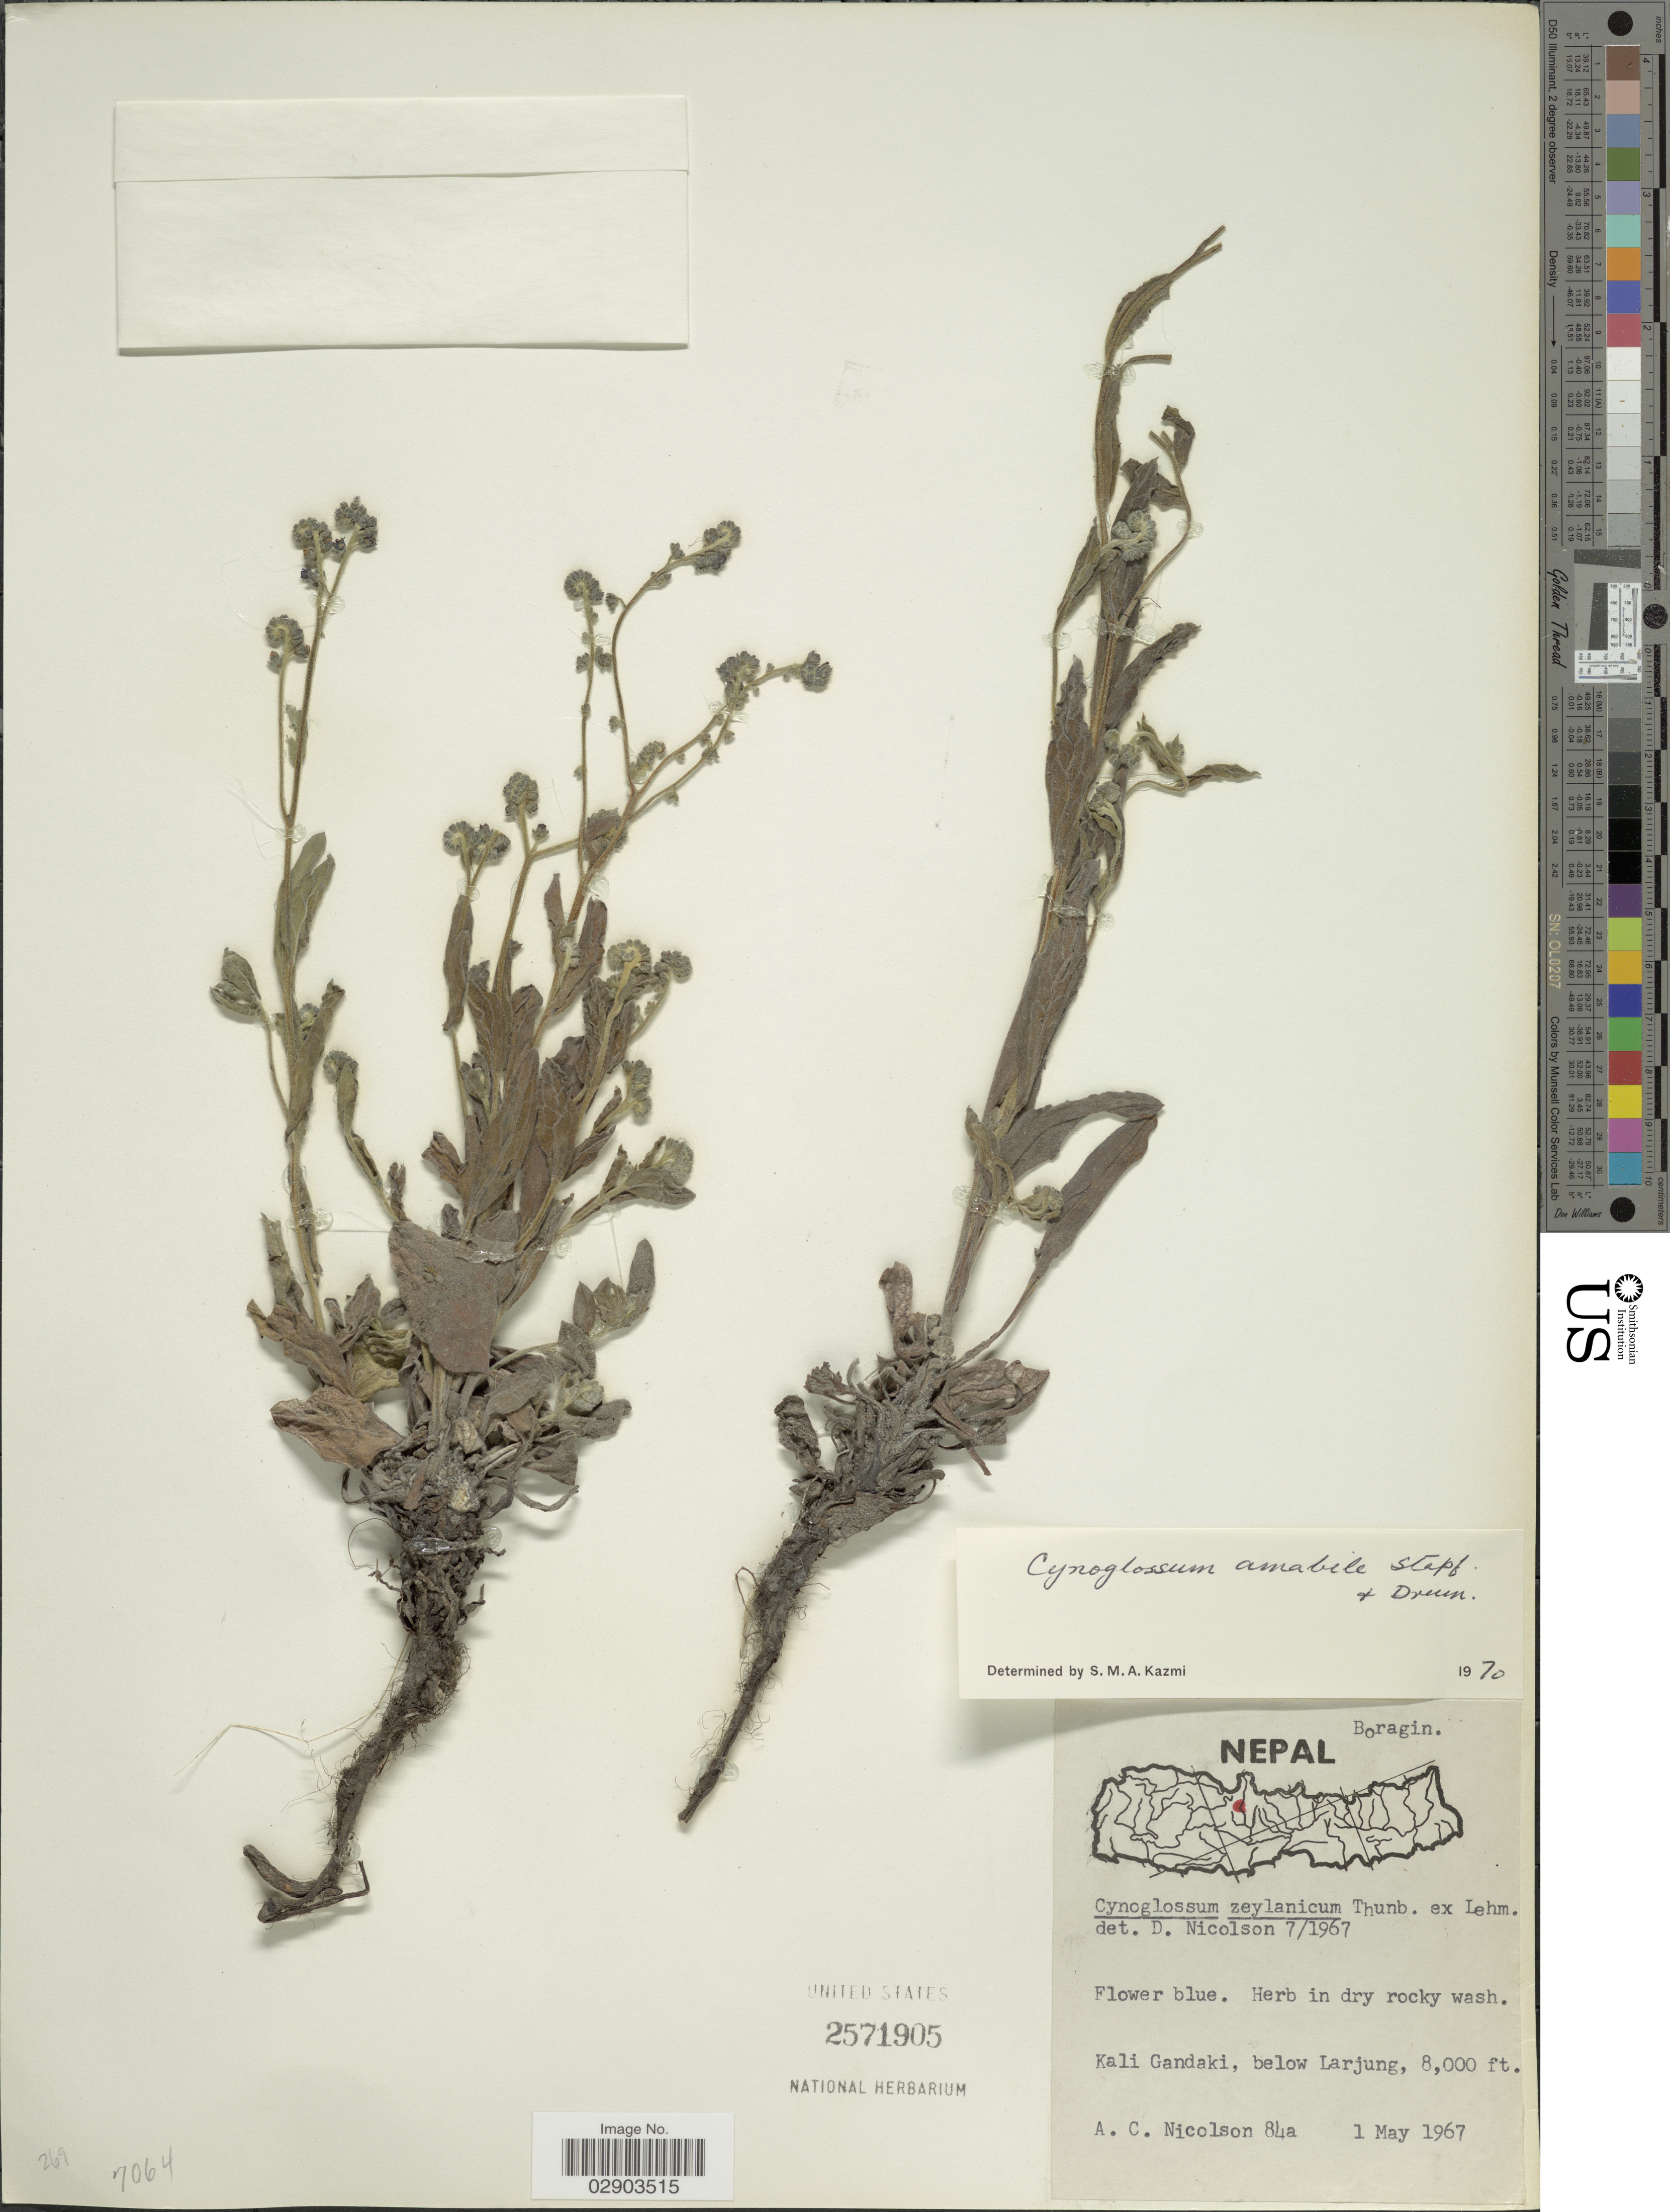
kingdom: Plantae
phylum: Tracheophyta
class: Magnoliopsida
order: Boraginales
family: Boraginaceae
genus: Cynoglossum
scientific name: Cynoglossum amabile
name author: Stapf & J.R. Drumm.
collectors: A. C. Nicolson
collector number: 84a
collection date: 1967-05-01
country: Nepal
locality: Kali Gandaki, below Larjung.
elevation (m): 2438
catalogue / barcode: US 2571905